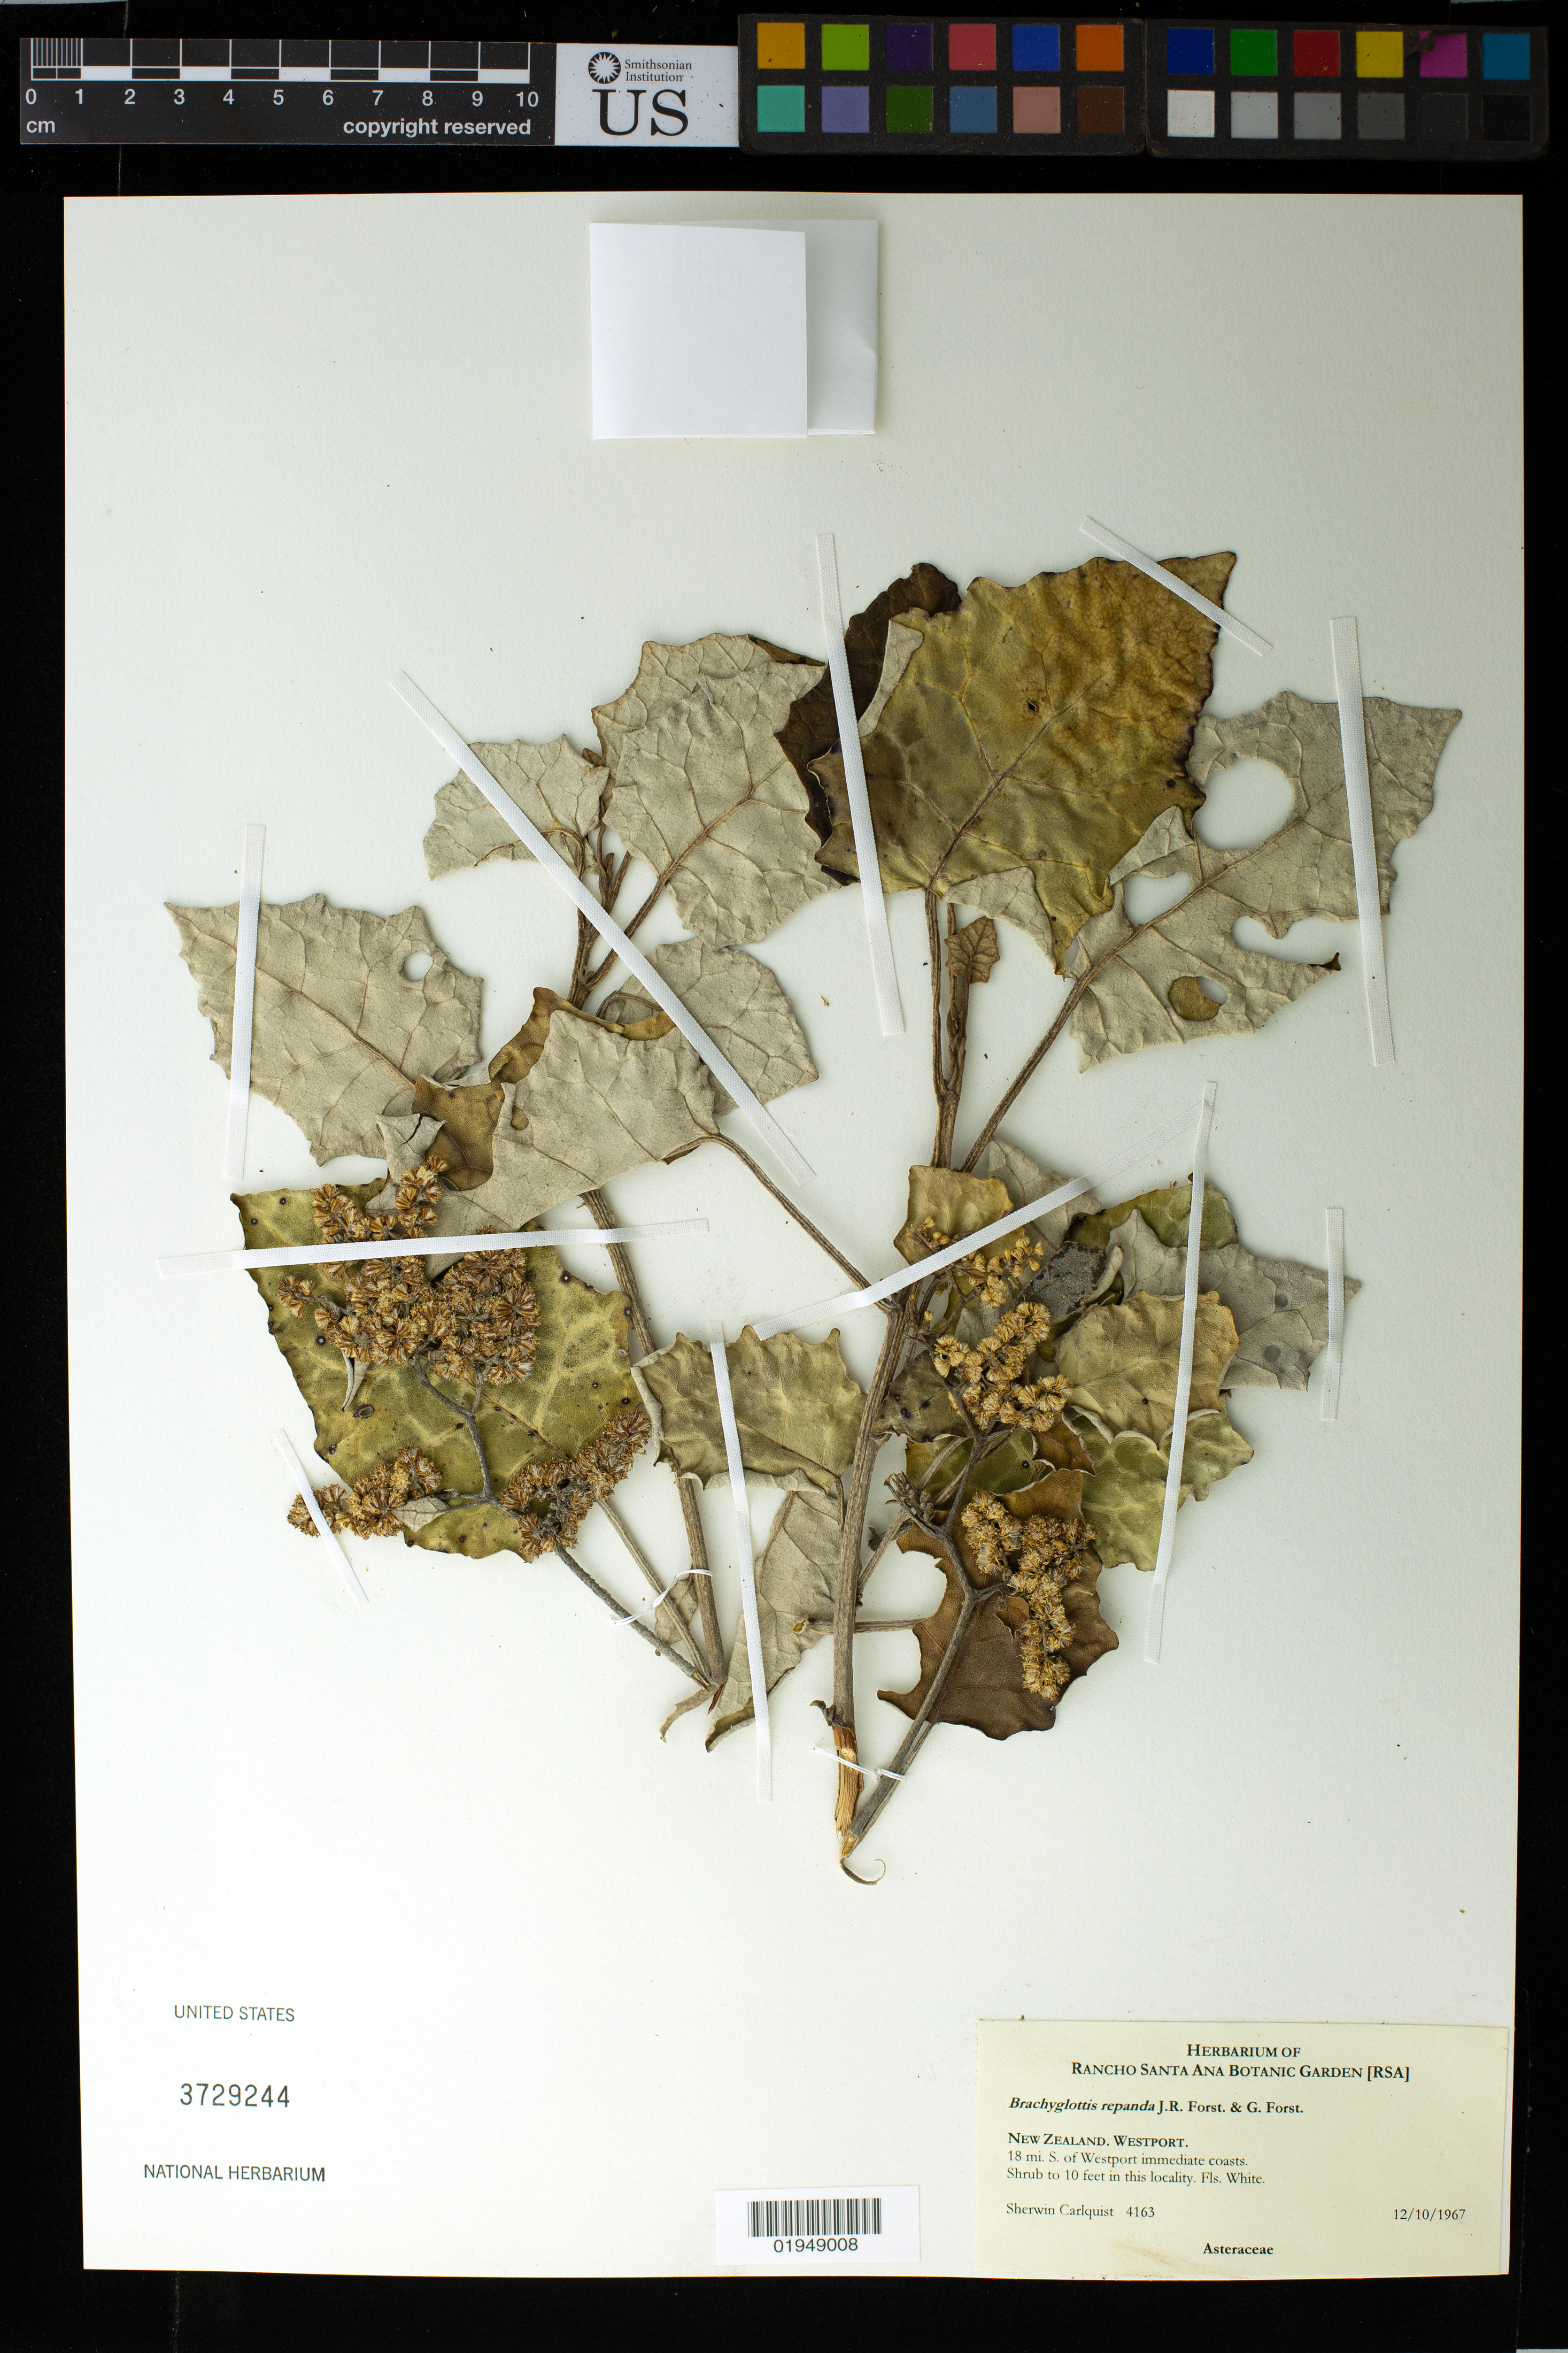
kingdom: Plantae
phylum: Tracheophyta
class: Magnoliopsida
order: Asterales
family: Asteraceae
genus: Brachyglottis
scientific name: Brachyglottis repanda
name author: J.R. Forst. & G. Forst.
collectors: S. Carlquist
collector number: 4163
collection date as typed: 12/10/1967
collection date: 1967-12-10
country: New Zealand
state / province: West Coast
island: South Island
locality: Westport. 18 mi. S. of Westport immediate coasts.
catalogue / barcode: US 3729244